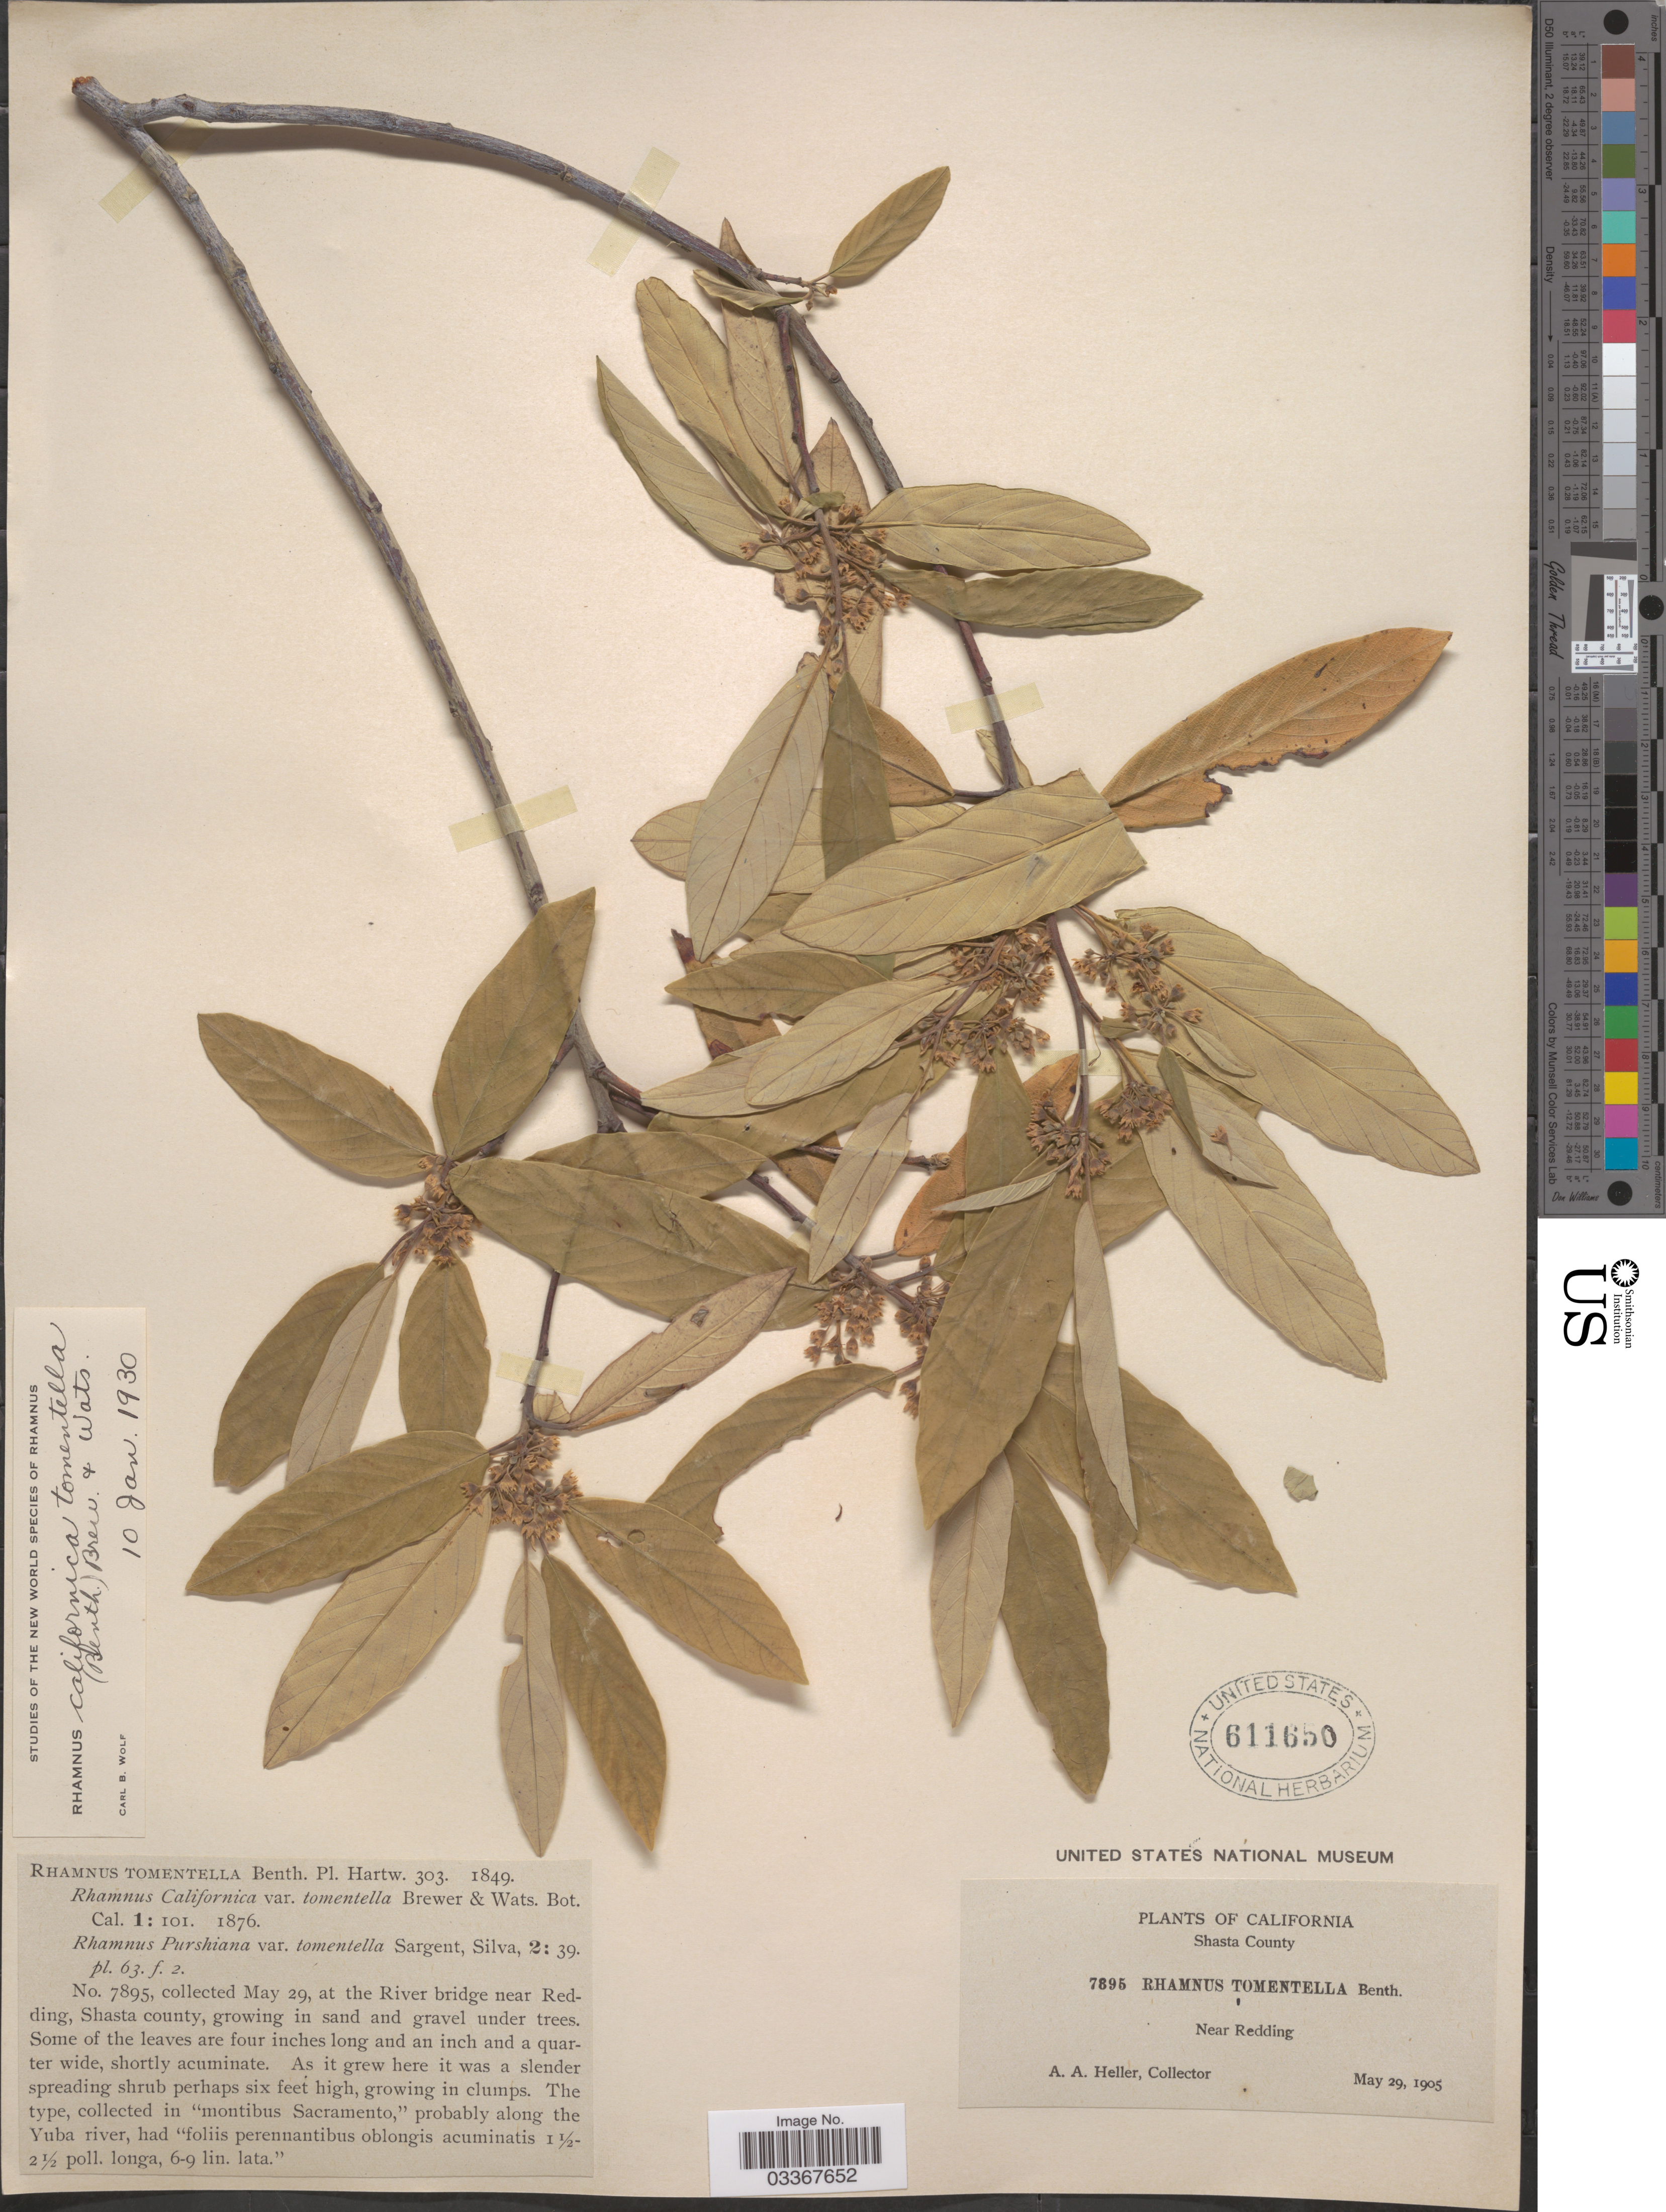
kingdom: Plantae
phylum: Tracheophyta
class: Magnoliopsida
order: Rosales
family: Rhamnaceae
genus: Frangula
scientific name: Frangula californica subsp. tomentella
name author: (Benth.) Kartesz & Gandhi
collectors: A. A. Heller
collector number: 7895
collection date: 1905-05-29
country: United States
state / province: California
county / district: Shasta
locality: Shasta County, Near Redding, at the River bridge near Redding, Shasta county.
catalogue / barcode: US 611650